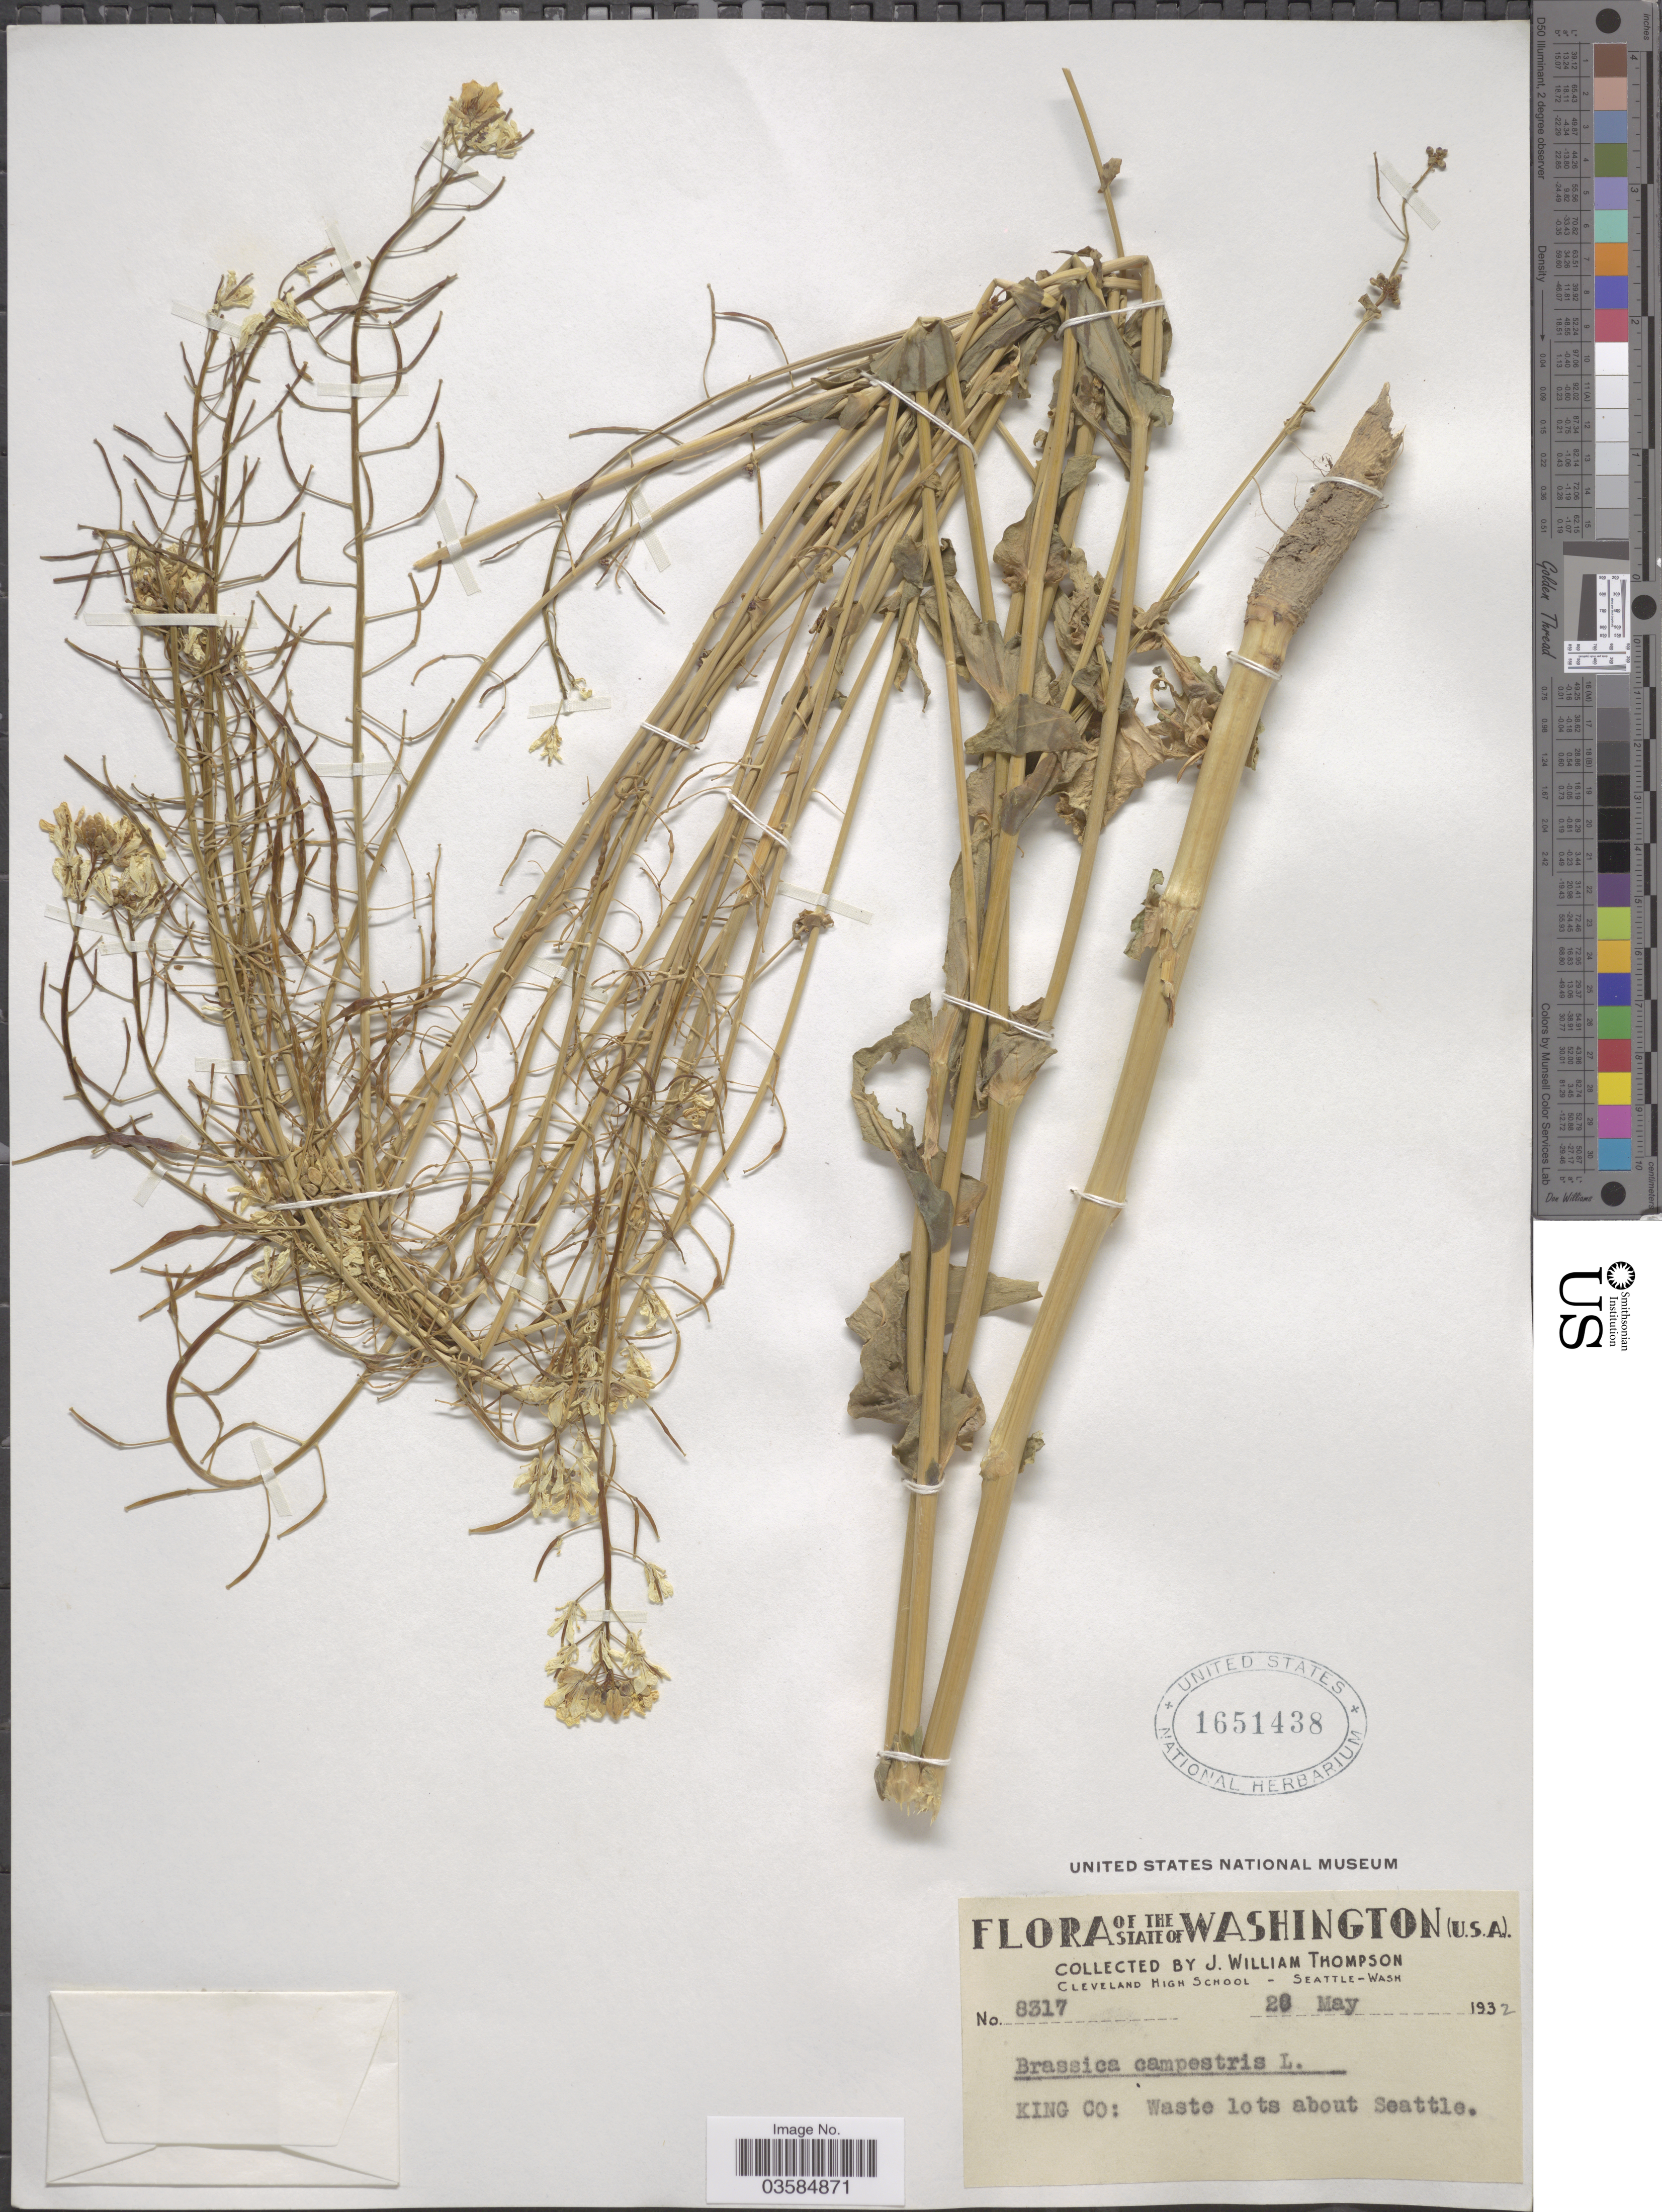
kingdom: Plantae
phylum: Tracheophyta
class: Magnoliopsida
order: Brassicales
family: Brassicaceae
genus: Brassica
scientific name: Brassica campestris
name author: L.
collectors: J. W. Thompson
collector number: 8317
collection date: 1932-05-28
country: United States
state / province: Washington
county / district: King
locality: King Co: Waste lots about Seattle.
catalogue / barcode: US 1651438